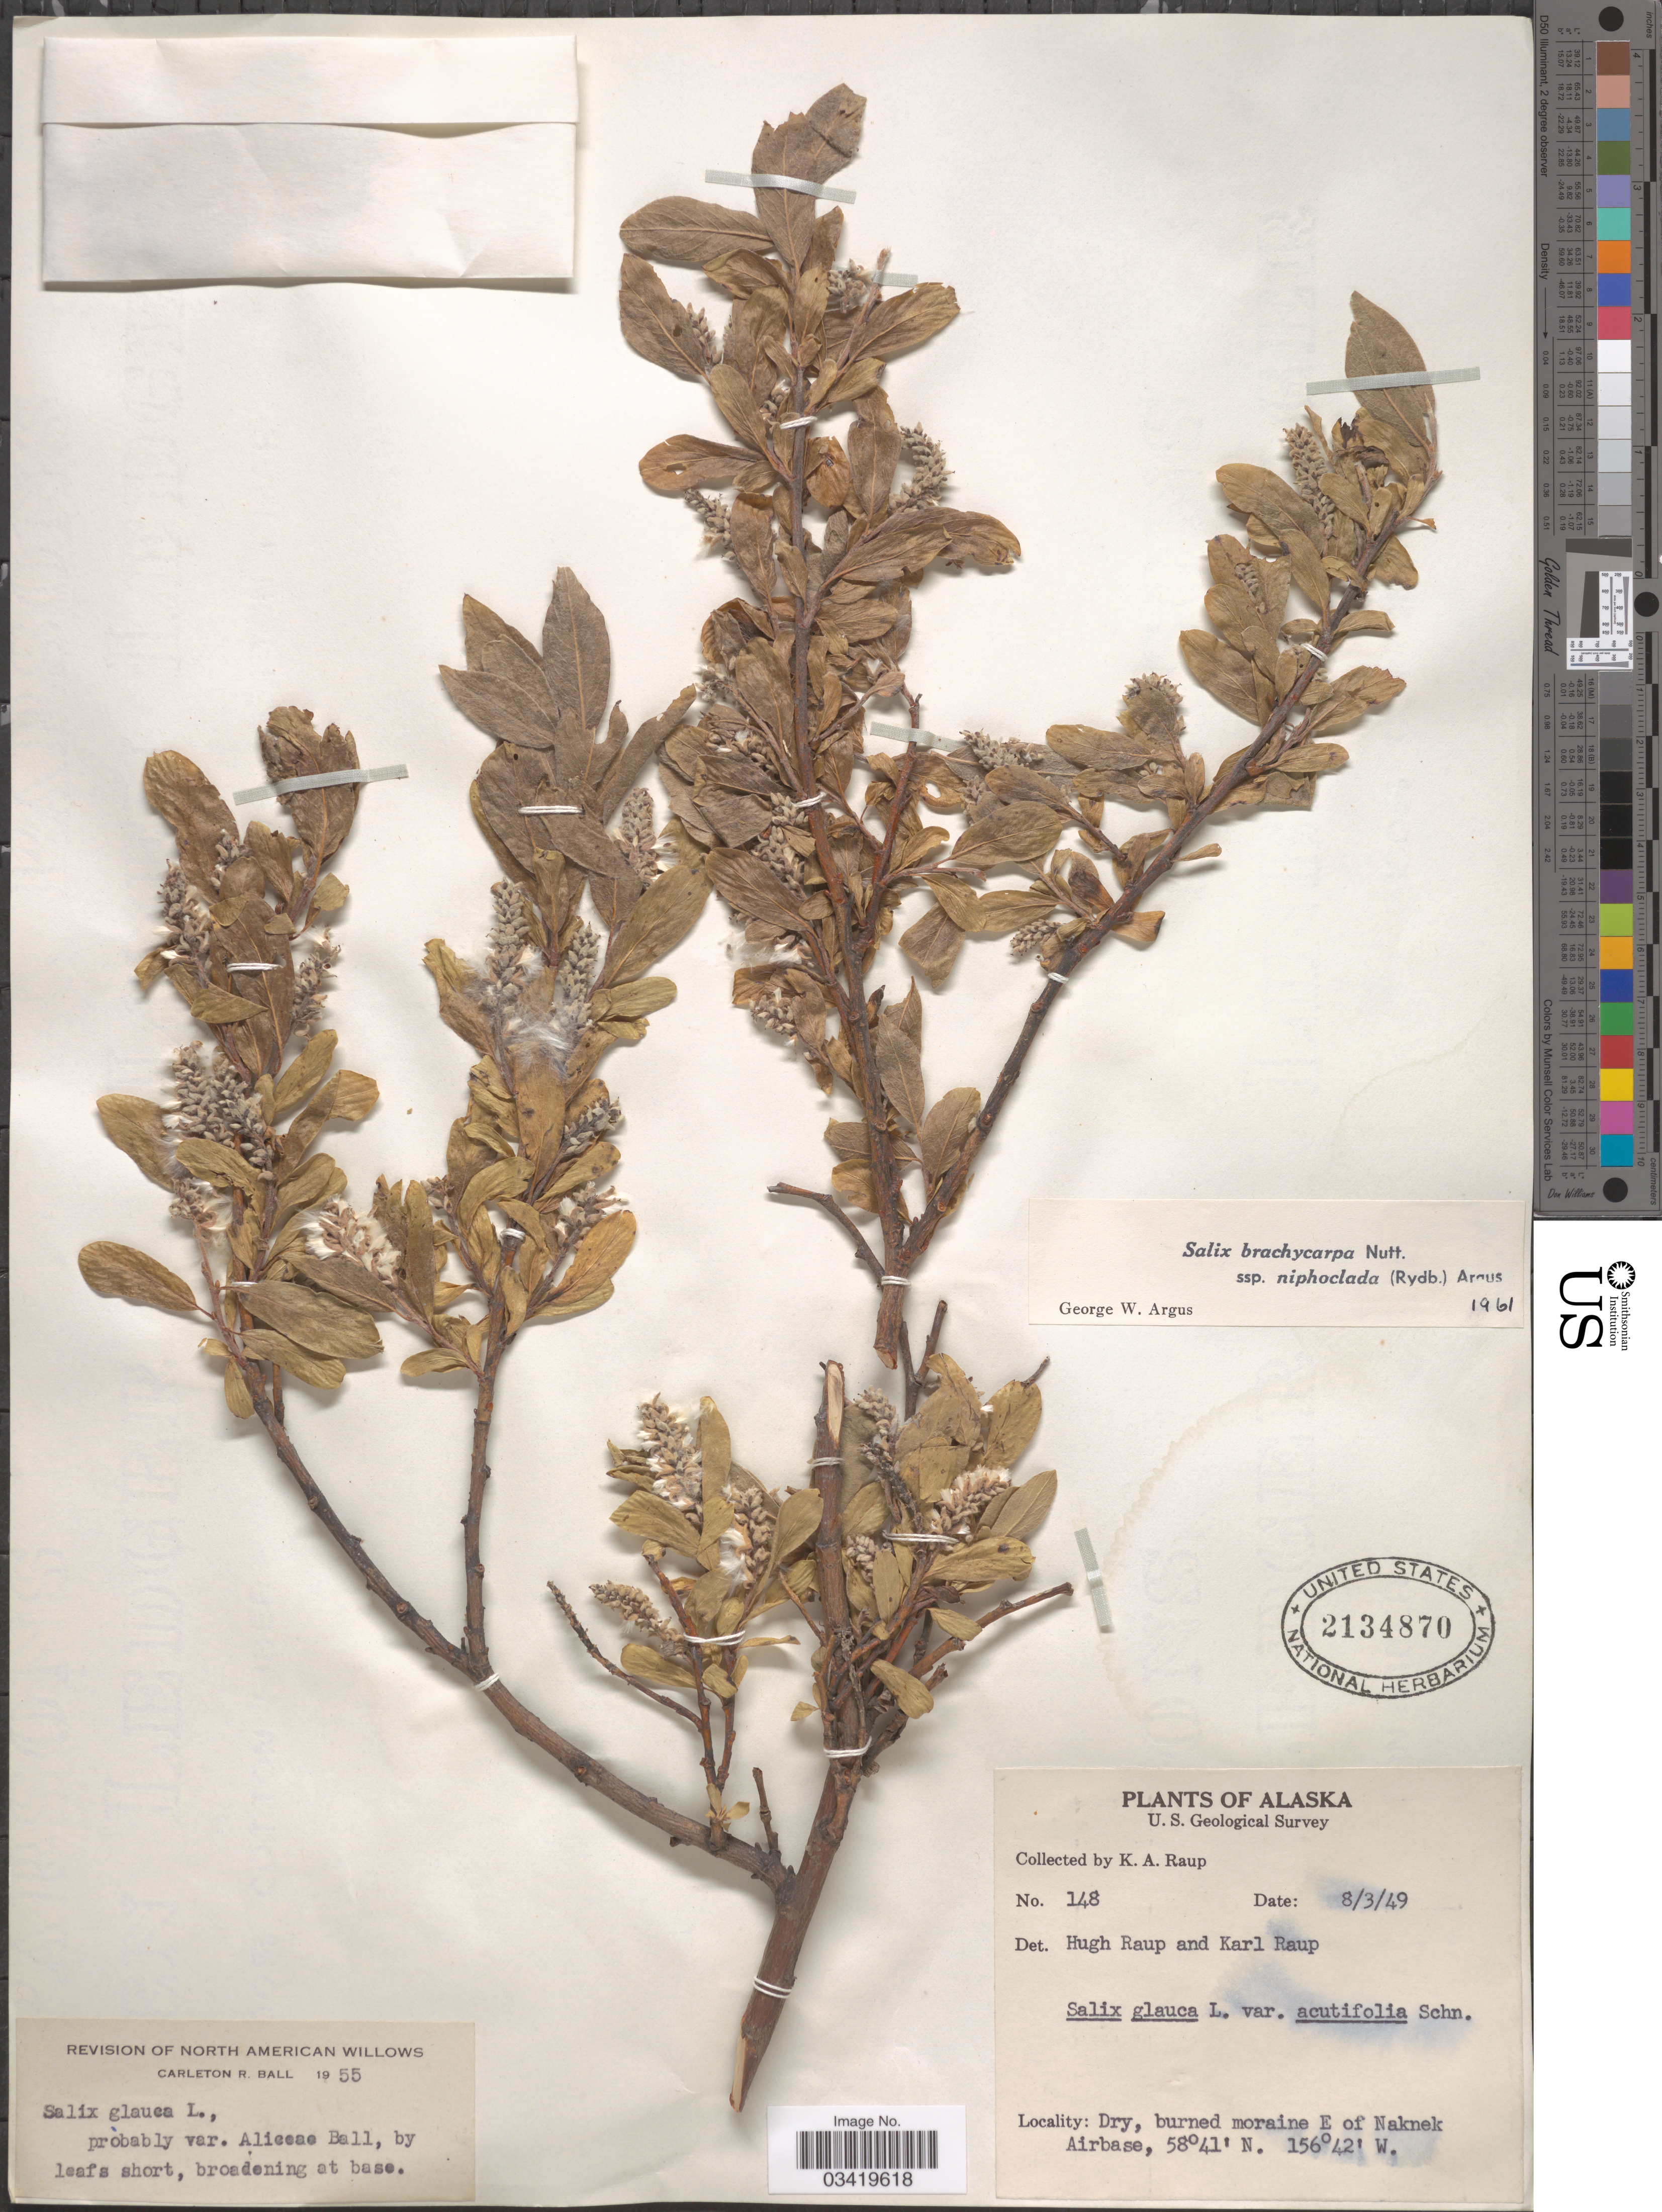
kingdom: Plantae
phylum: Tracheophyta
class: Magnoliopsida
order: Malpighiales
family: Salicaceae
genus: Salix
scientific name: Salix brachycarpa subsp. niphoclada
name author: (Rydb.) Argus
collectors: K. Raup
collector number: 148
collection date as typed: Transcribed d/m/y: 3/8/49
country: United States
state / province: Alaska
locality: E of Naknek Airbase.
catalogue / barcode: US 2134870